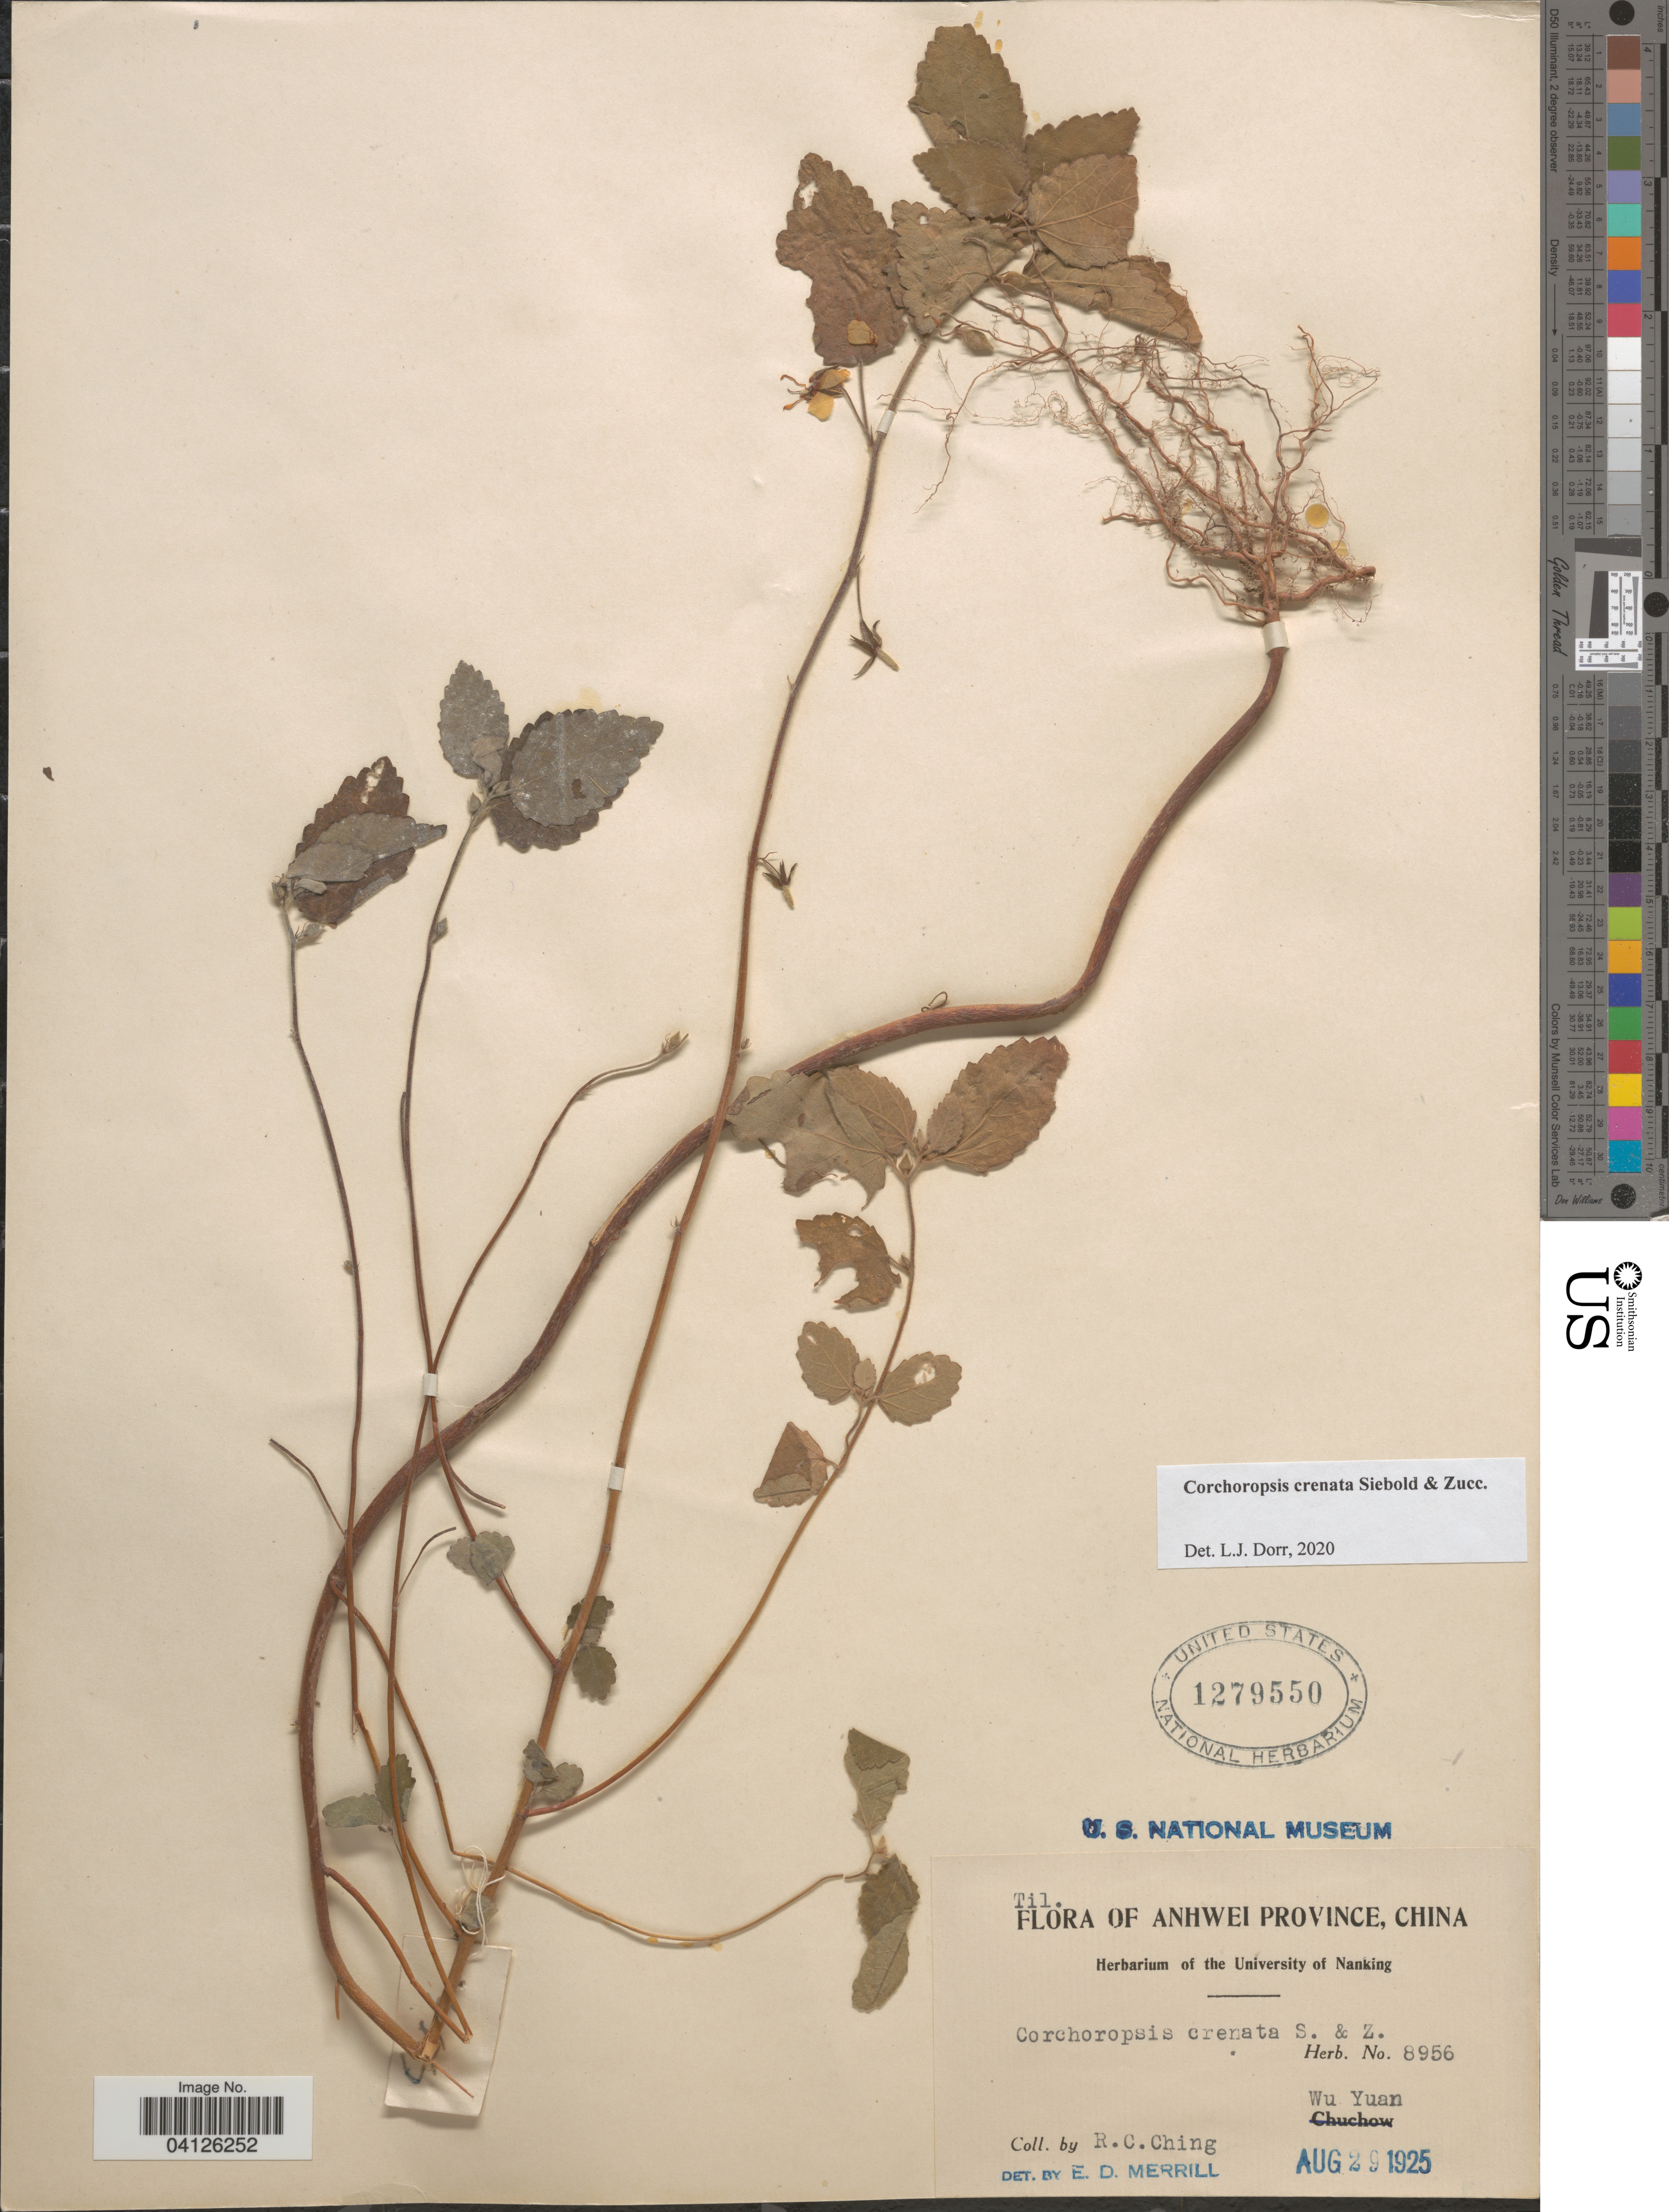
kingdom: Plantae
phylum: Tracheophyta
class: Magnoliopsida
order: Malvales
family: Malvaceae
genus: Corchoropsis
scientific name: Corchoropsis crenata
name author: Siebold & Zucc.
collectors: R. C. Ching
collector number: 8956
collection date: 1925-08-29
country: China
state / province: Anhui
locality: Anhwei Province. Wu Yuan.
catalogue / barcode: US 1279550